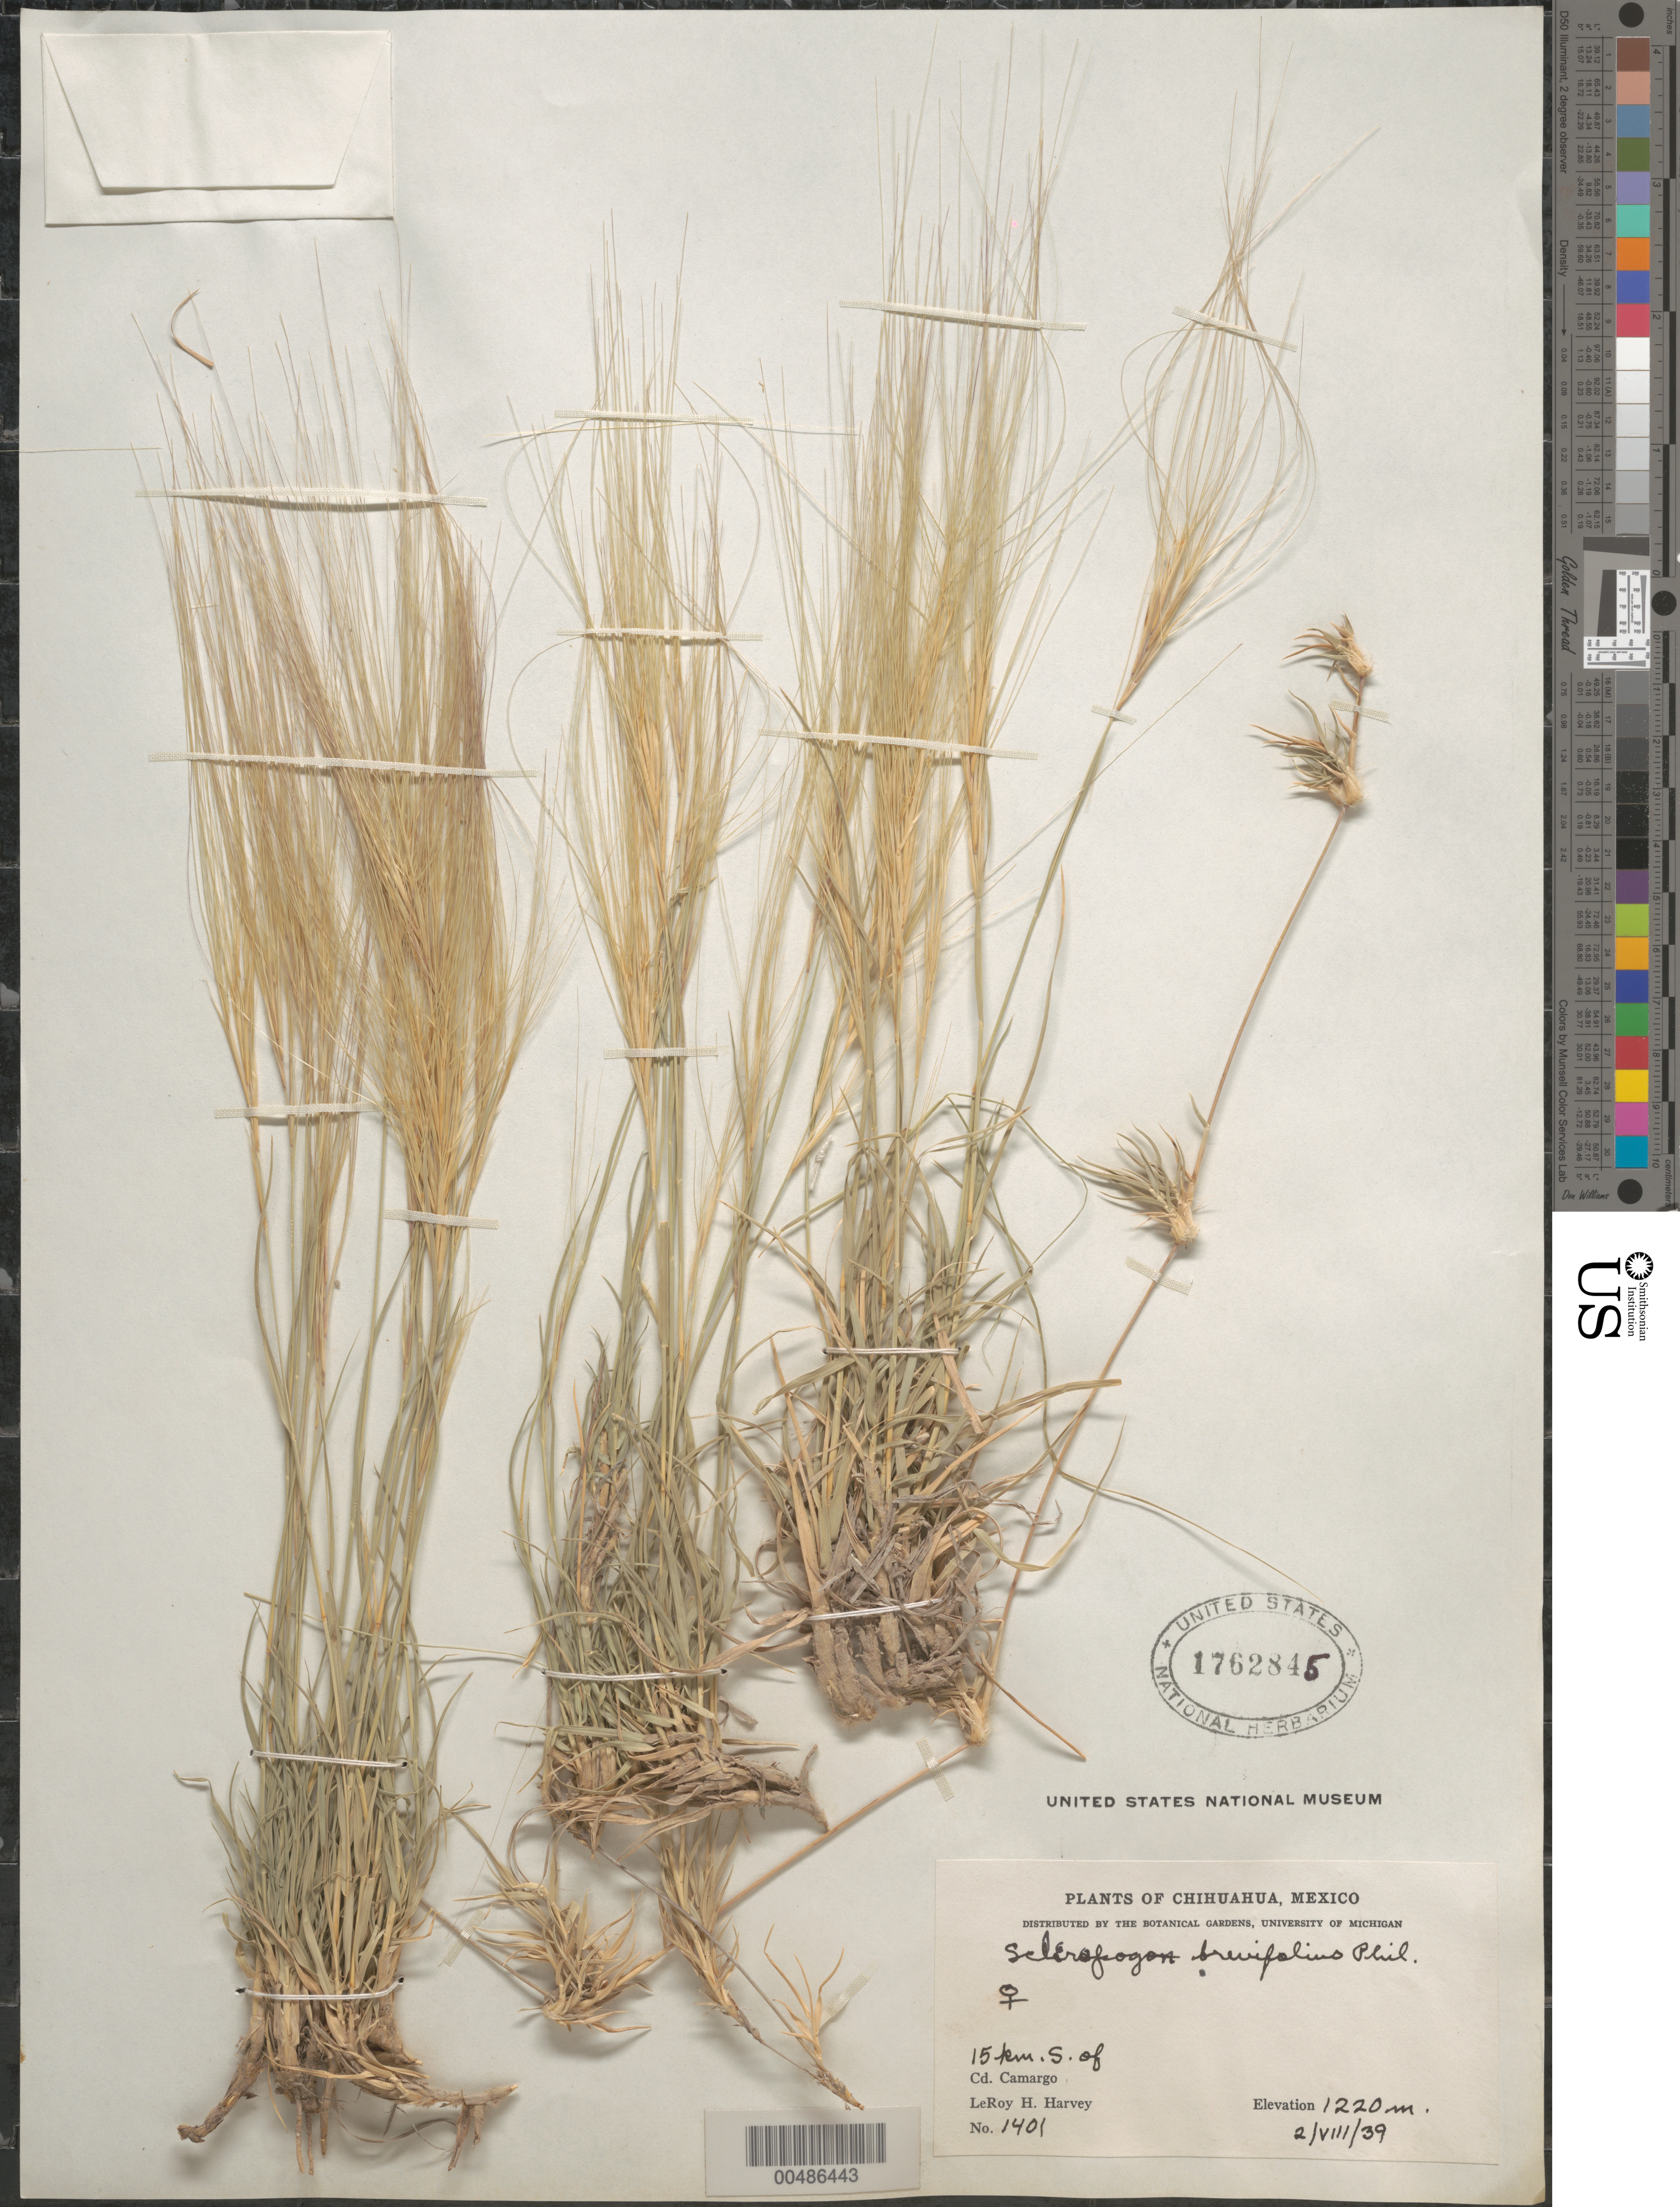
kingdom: Plantae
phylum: Tracheophyta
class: Liliopsida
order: Poales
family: Poaceae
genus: Scleropogon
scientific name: Scleropogon brevifolius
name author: Phil.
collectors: L. H. Harvey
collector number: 1401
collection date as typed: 2 Aug 1939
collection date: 1939-08-02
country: Mexico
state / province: Chihuahua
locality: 15 km S of Cd. Camargo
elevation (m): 1220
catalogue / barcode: US 1762845